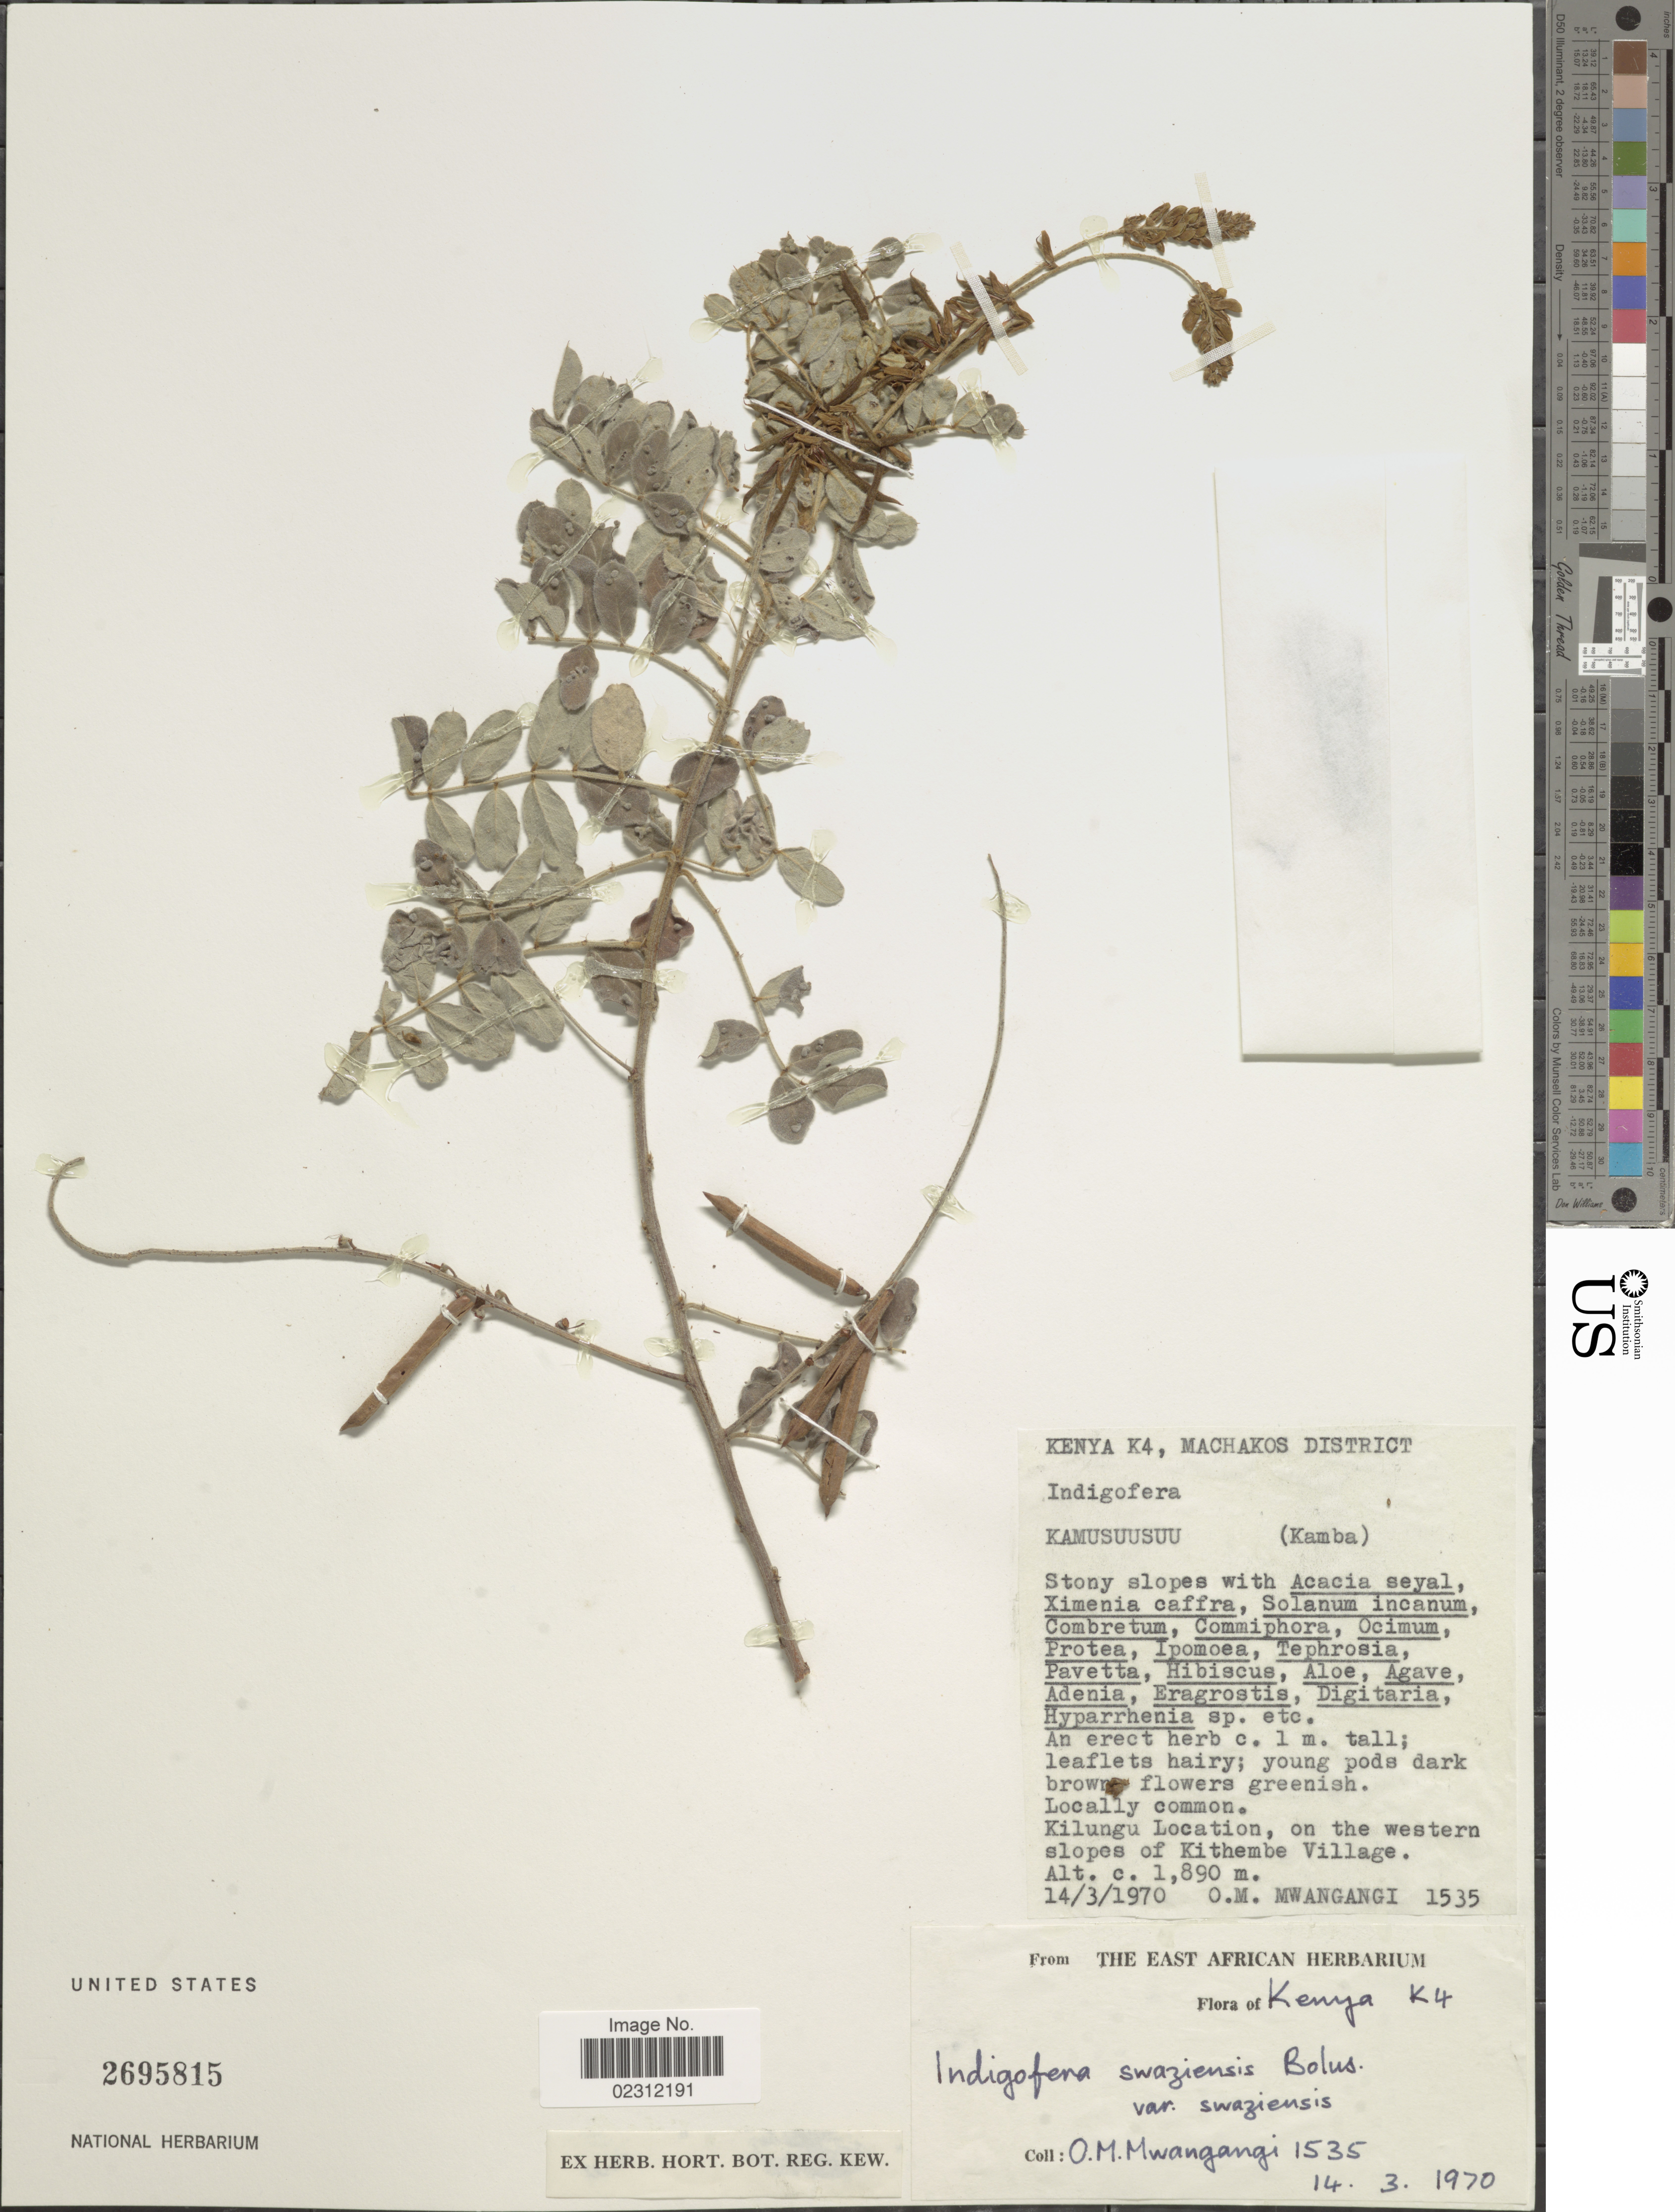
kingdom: Plantae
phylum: Tracheophyta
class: Magnoliopsida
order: Fabales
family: Fabaceae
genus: Indigofera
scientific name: Indigofera swaziensis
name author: Bolus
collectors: O. M. Mwangangi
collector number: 1535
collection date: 1970-03-14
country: Kenya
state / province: Machakos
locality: Machakos District, Kilungu Location, on the western slopes of Kithembe Village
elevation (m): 1890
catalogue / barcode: US 2695815